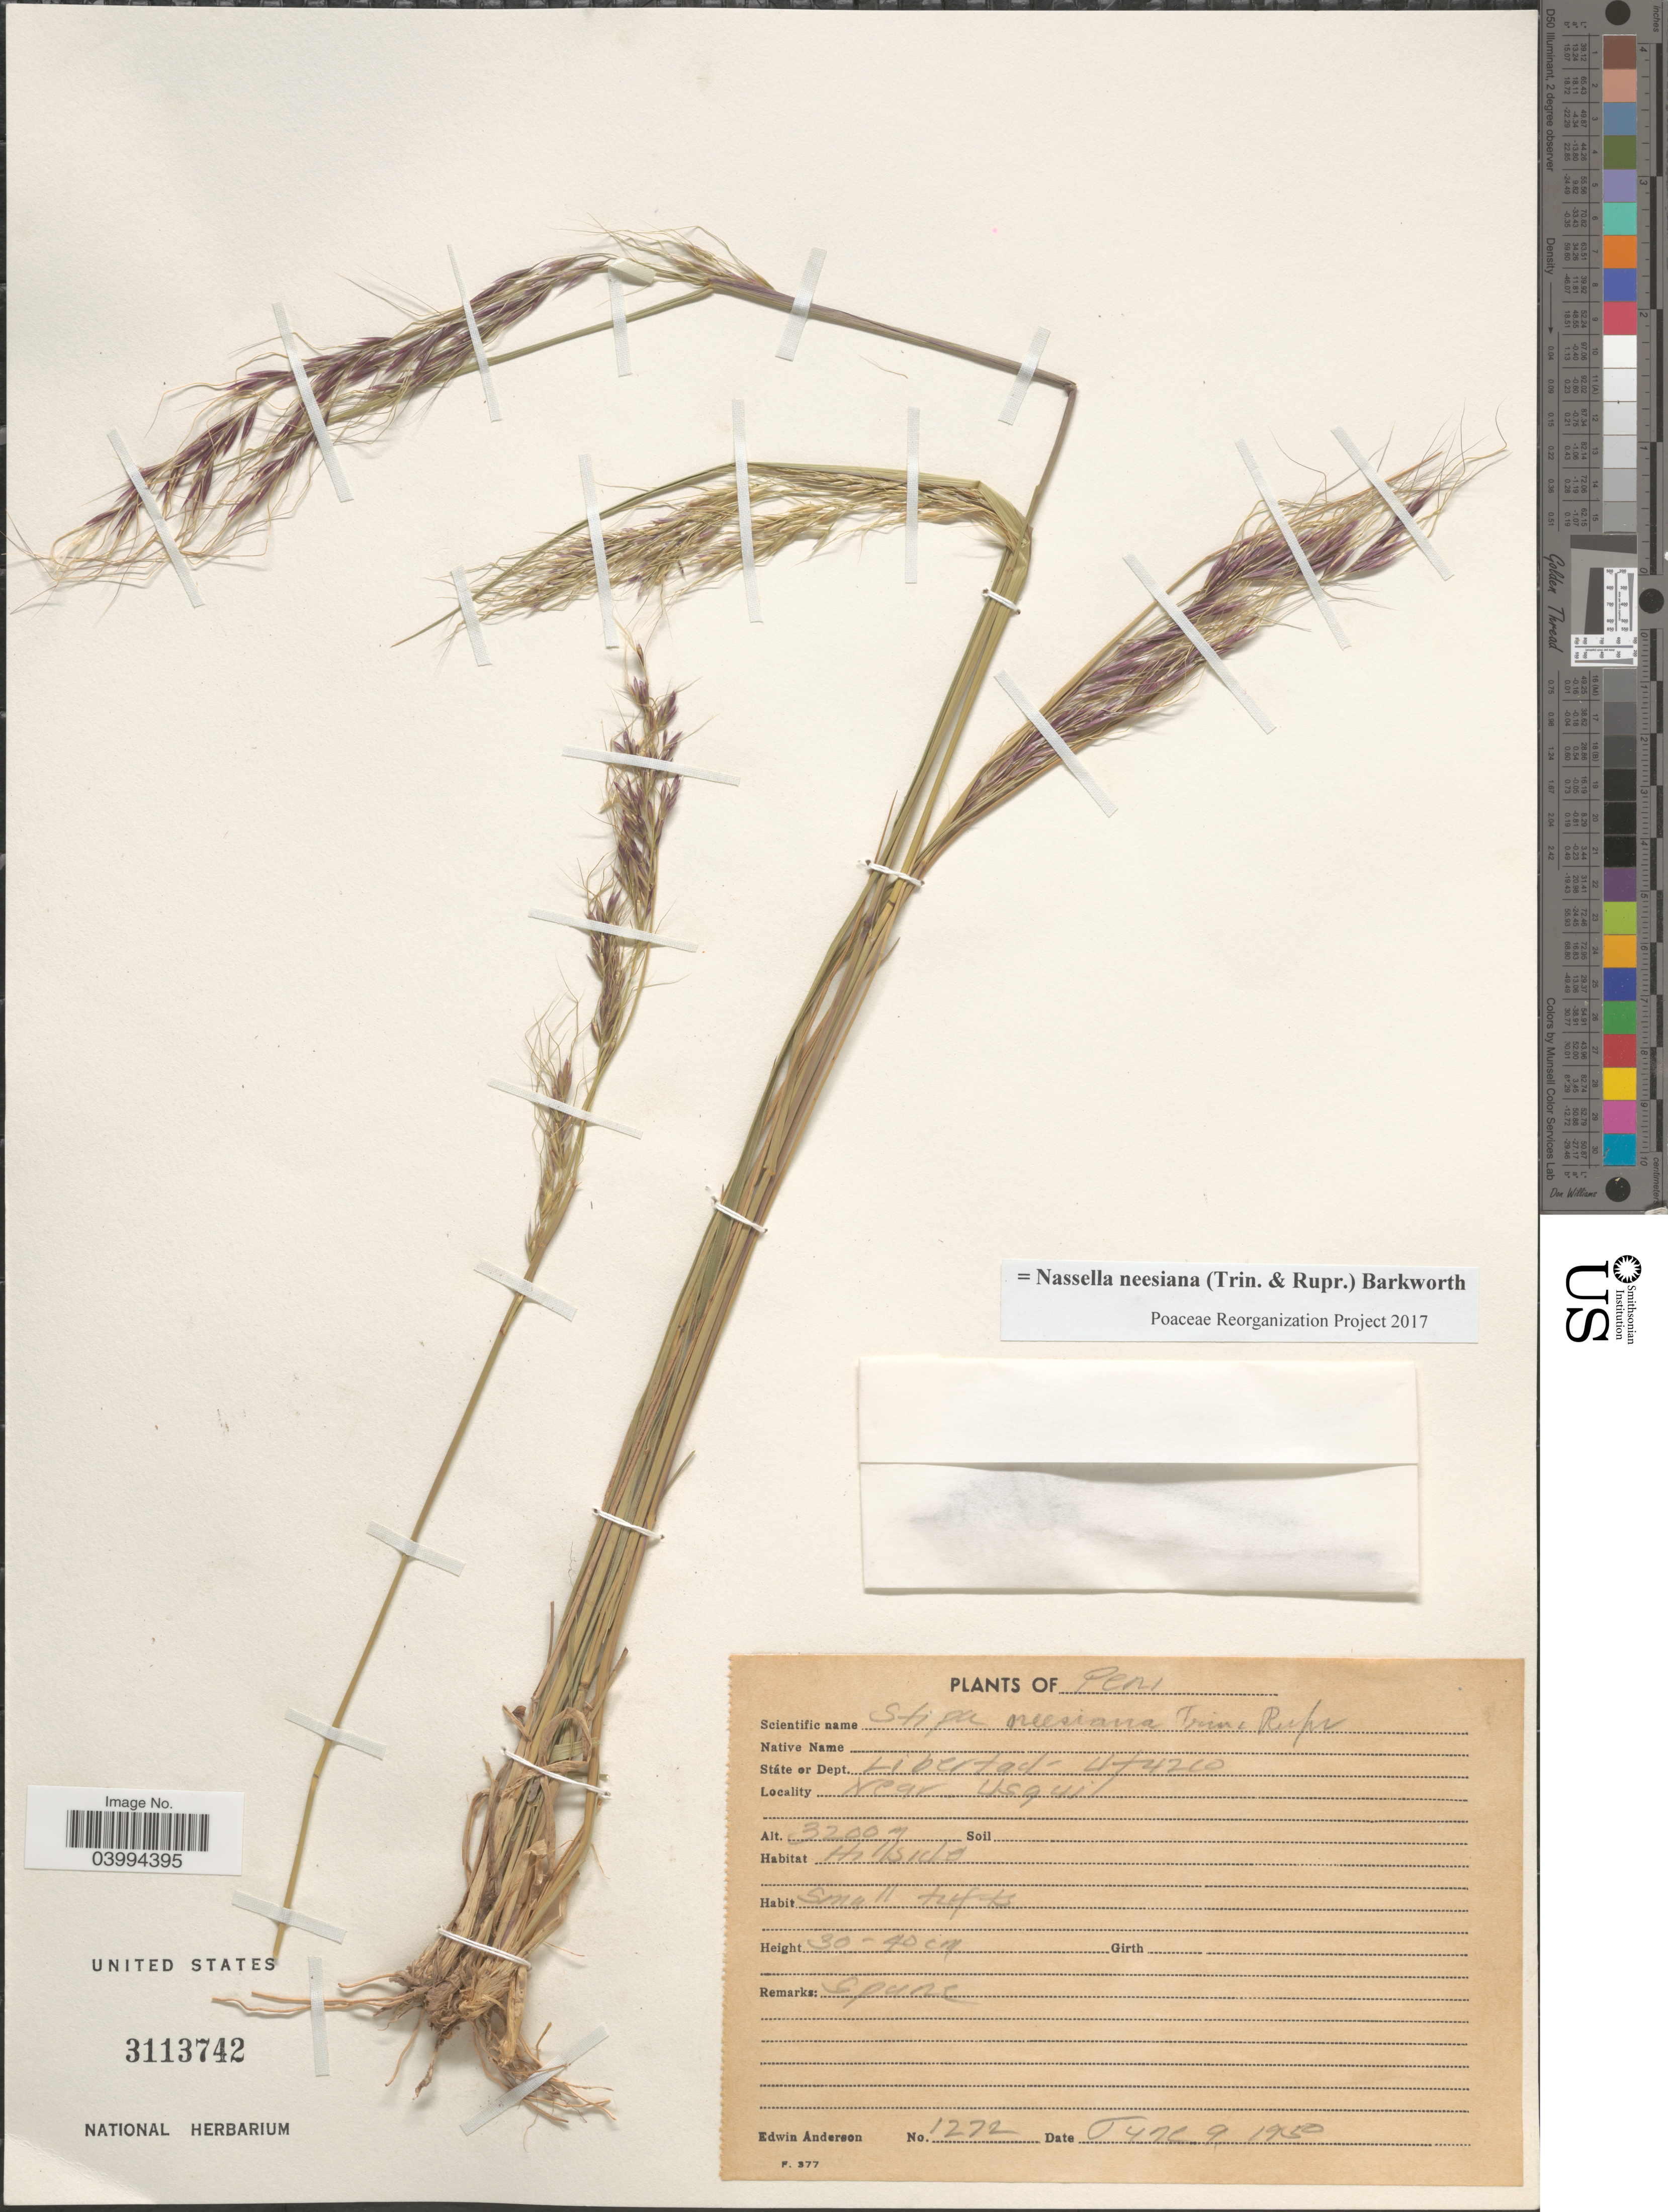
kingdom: Plantae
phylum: Tracheophyta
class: Liliopsida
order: Poales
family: Poaceae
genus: Nassella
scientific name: Nassella neesiana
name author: (Trin. & Rupr.) Barkworth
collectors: E. Anderson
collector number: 1272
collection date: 1950-06-09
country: Peru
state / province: La Libertad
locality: Dept. Libertad- Utuzco. Near Usqui.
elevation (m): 3200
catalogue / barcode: US 3113742